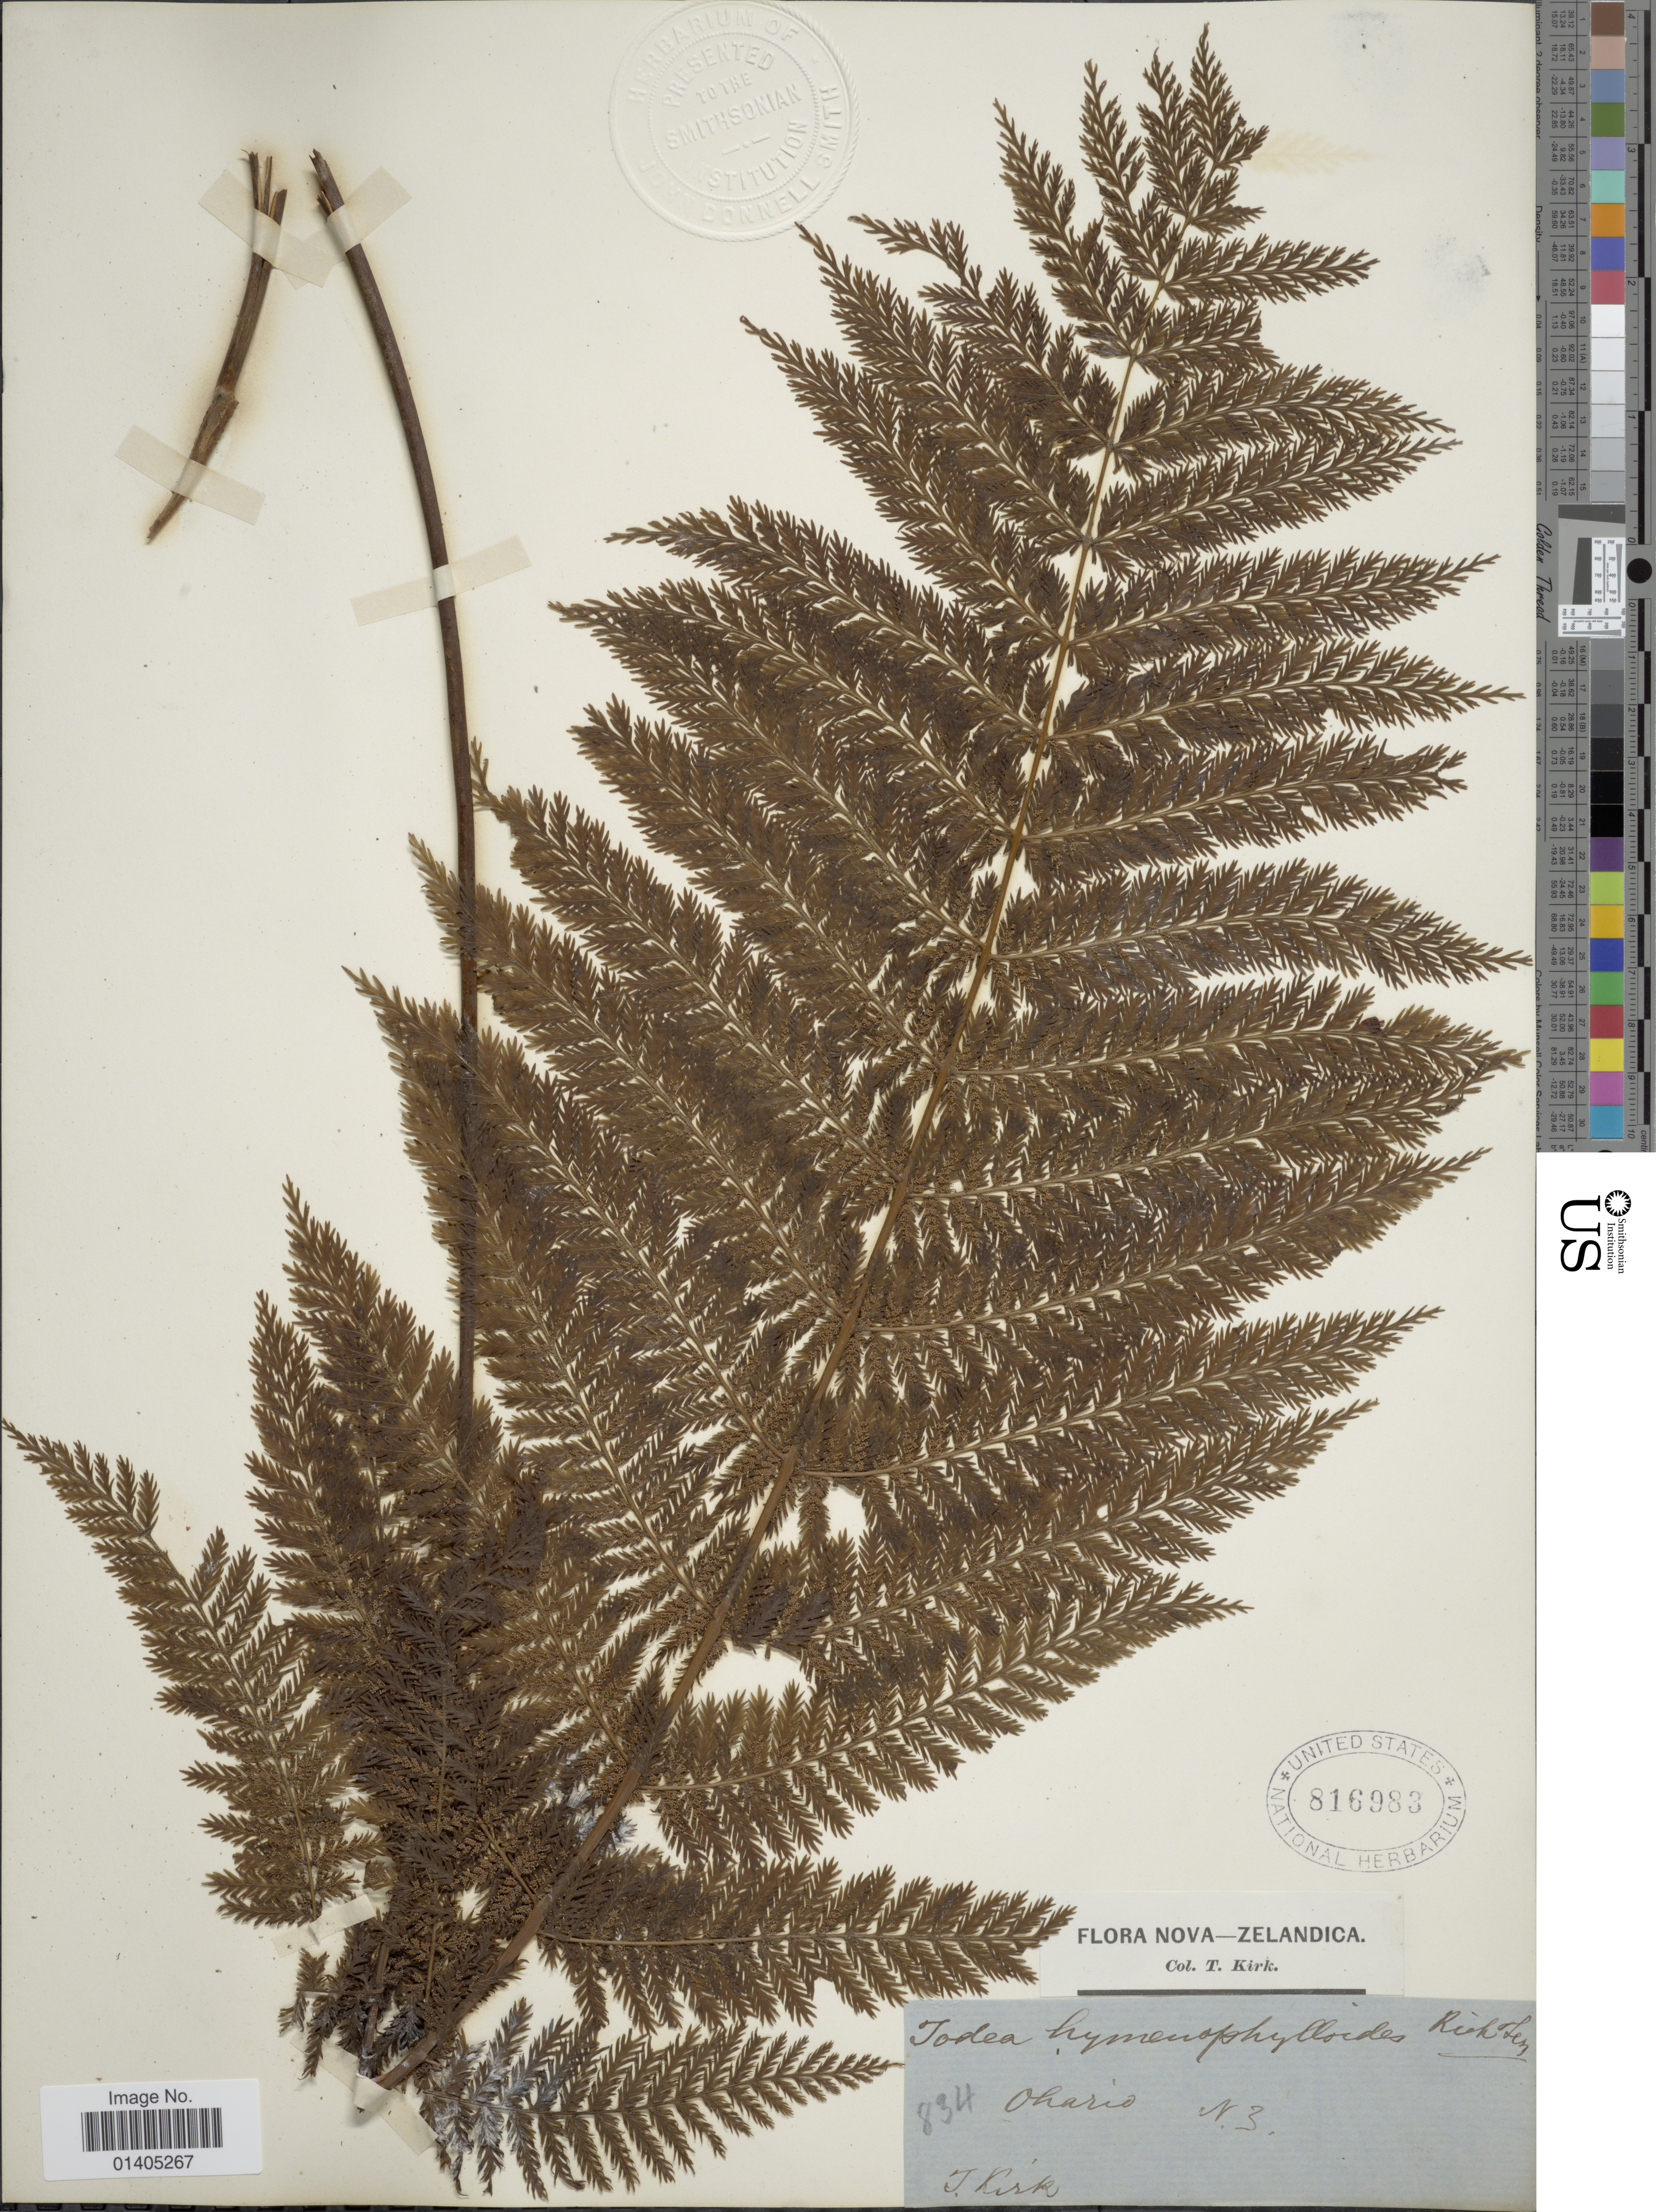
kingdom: Plantae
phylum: Tracheophyta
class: Polypodiopsida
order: Osmundales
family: Osmundaceae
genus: Leptopteris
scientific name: Leptopteris hymenophylloides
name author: (A. Rich.) C. Presl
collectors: T. Kirk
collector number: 834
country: New Zealand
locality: Ohario [Ohariu]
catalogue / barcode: US 816983